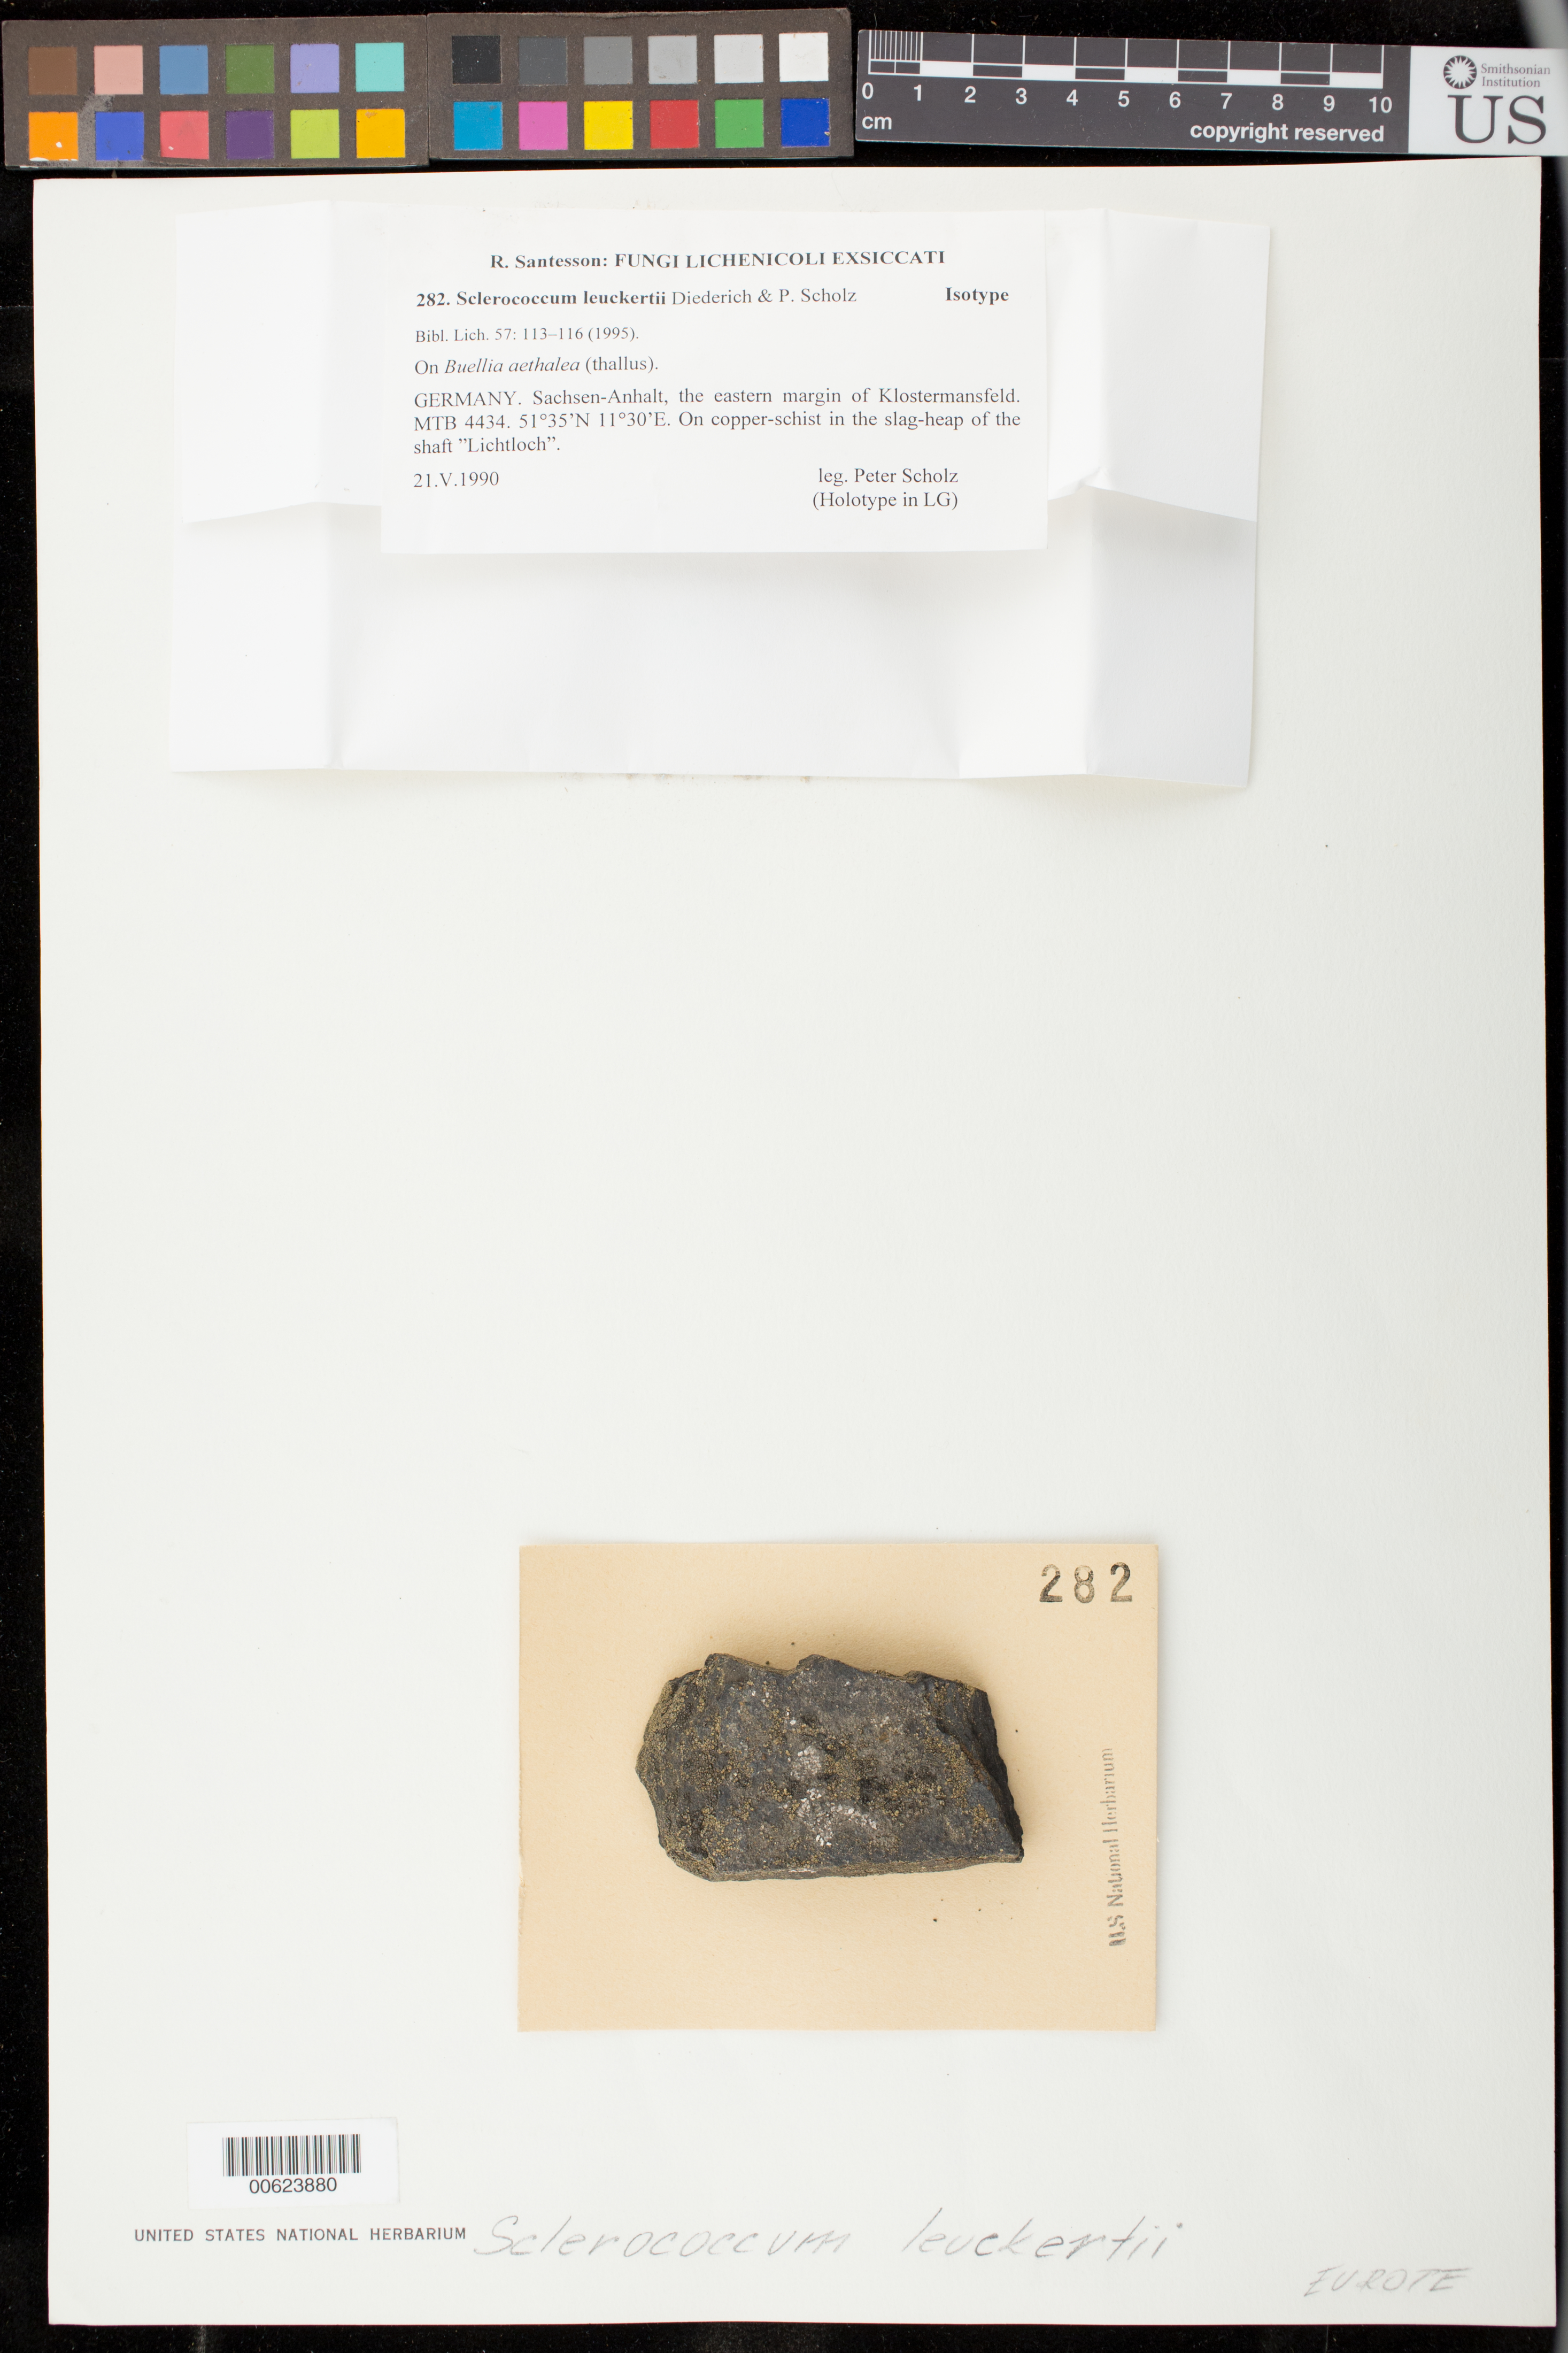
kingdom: Fungi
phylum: Ascomycota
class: Eurotiomycetes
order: Sclerococcales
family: Sclerococcaceae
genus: Sclerococcum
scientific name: Sclerococcum leuckertii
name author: Diederich & P. Scholz in Diederich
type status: Isotype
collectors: P. Scholz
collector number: Santesson Exs. 282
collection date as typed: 21 May 1990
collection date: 1990-05-21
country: Germany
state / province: Sachsen-Anhalt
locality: Eastern margin of Klostermansfeld m MTB [?] 4434.